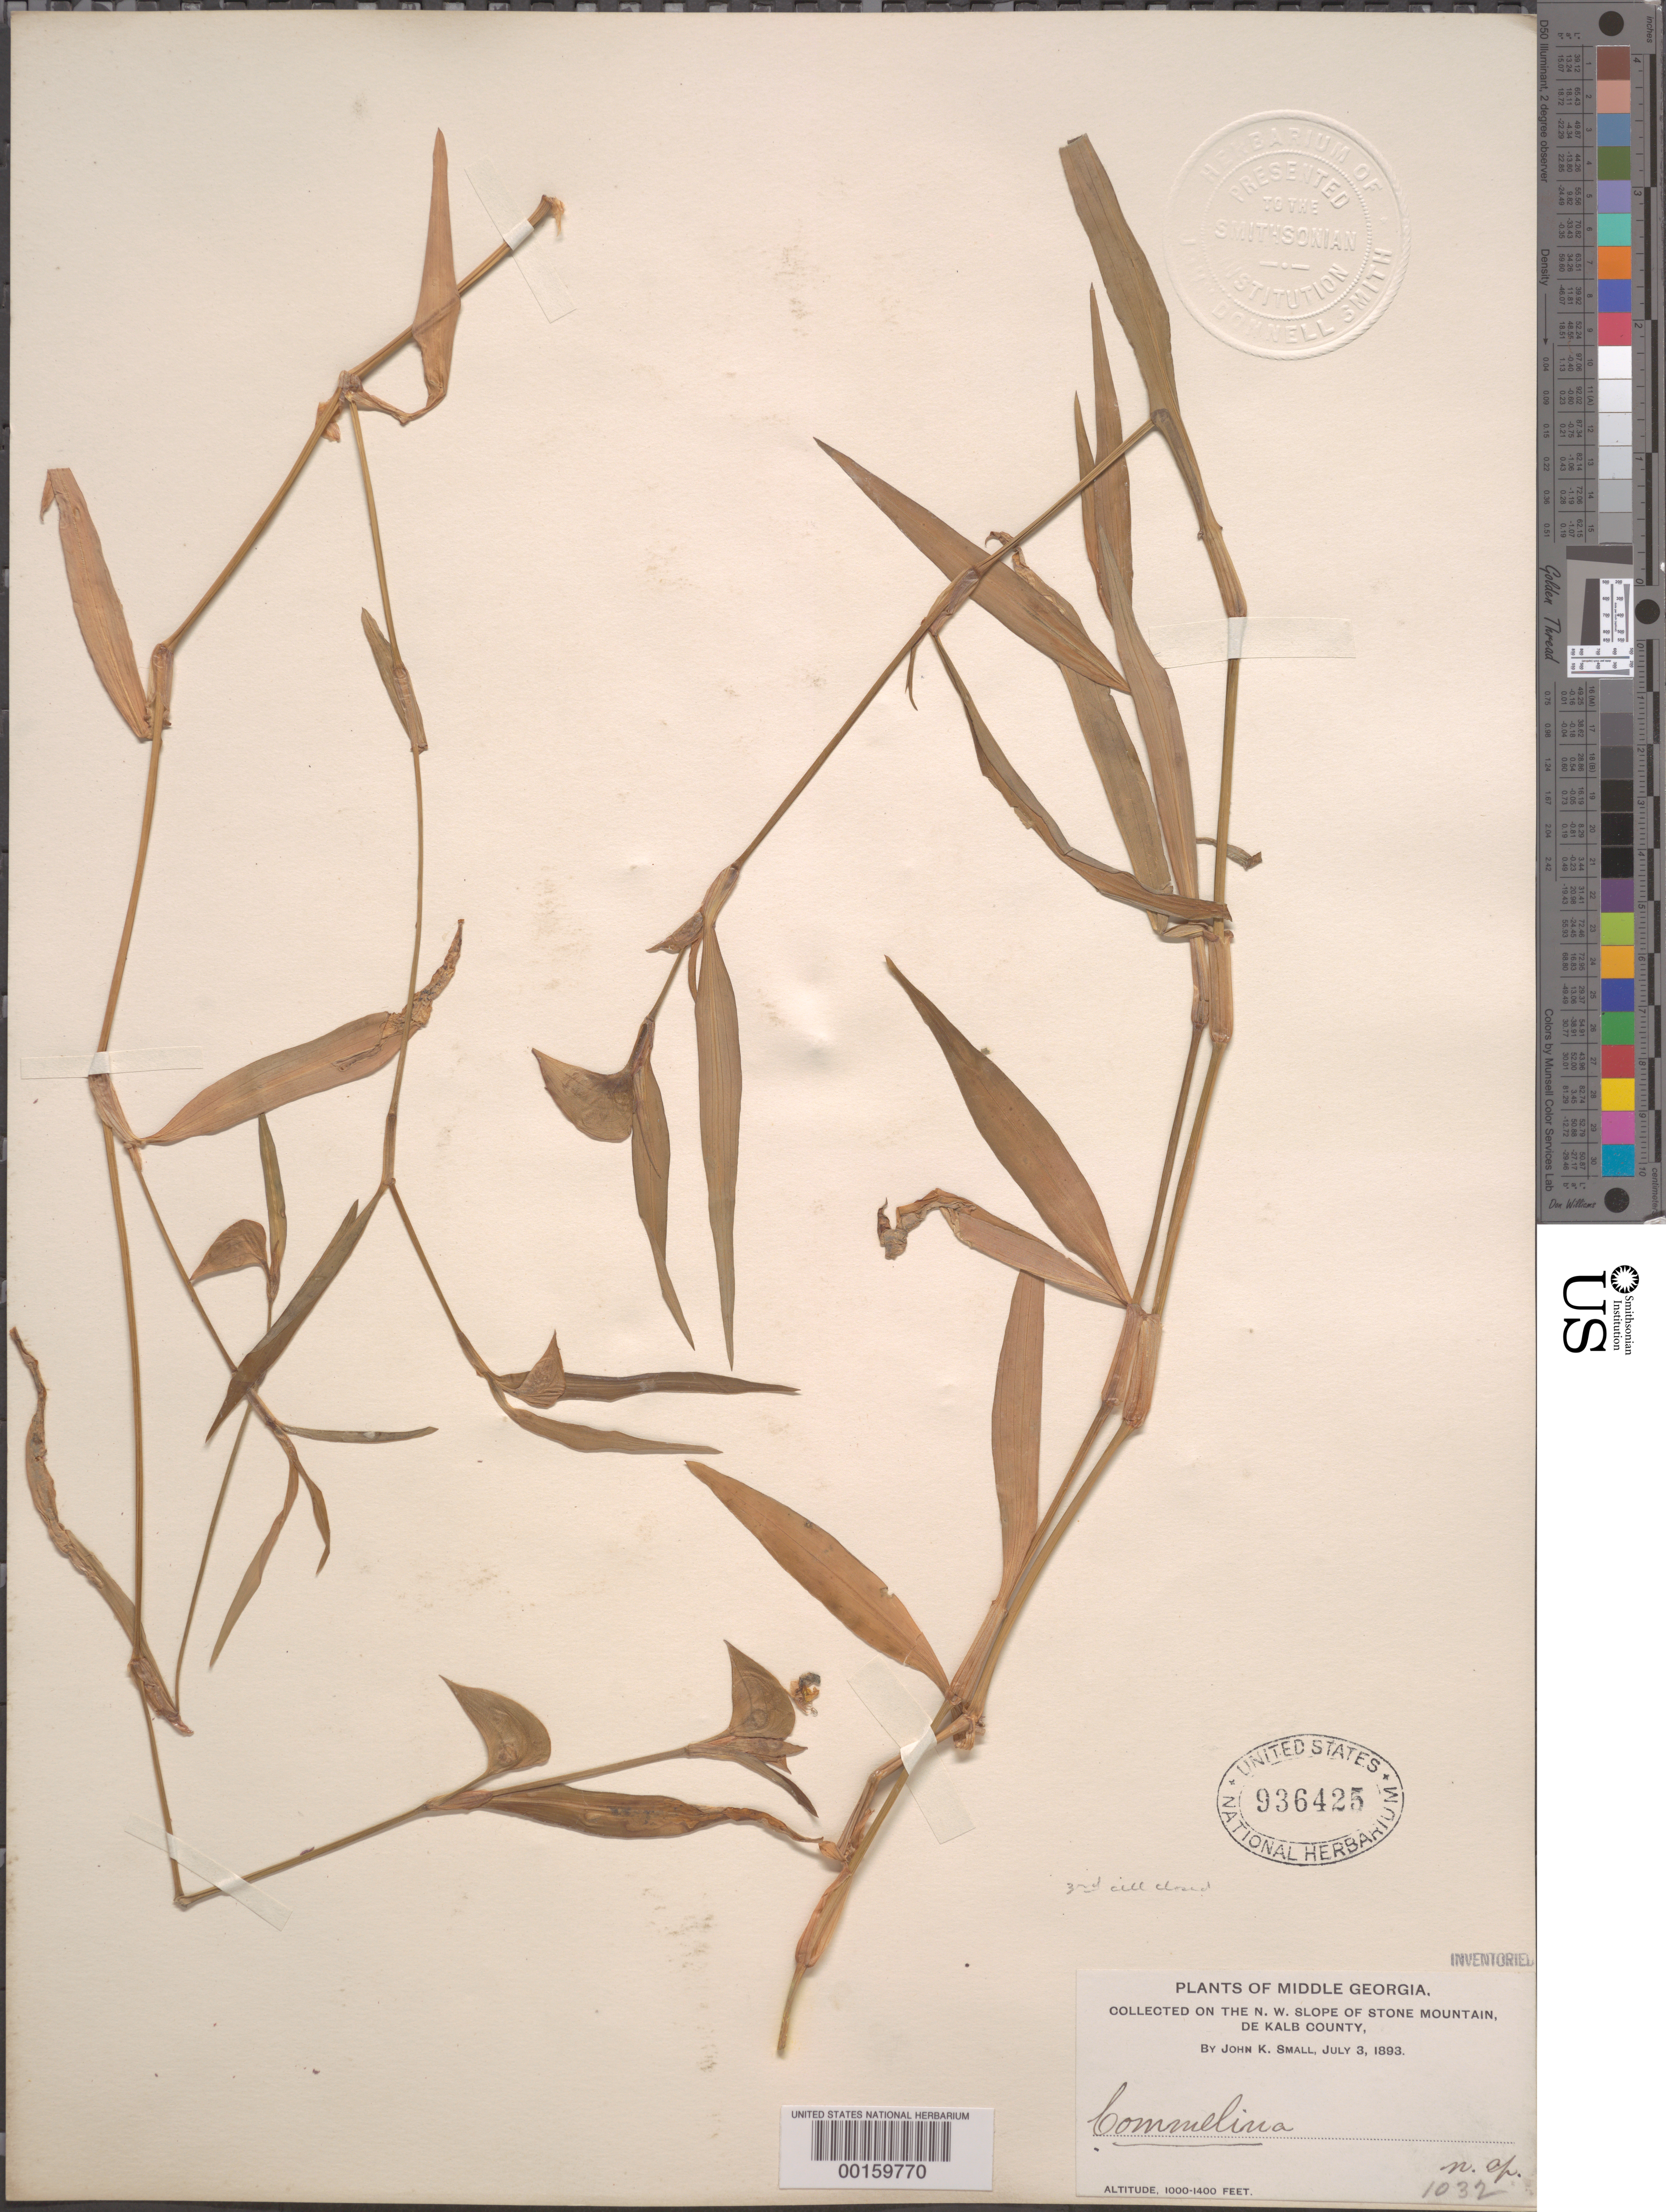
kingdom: Plantae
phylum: Tracheophyta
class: Liliopsida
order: Commelinales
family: Commelinaceae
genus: Commelina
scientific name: Commelina erecta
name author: L.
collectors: J. K. Small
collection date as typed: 03 Jul 1893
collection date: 1893-07-03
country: United States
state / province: Georgia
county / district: De Kalb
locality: Nw slope of stone mt.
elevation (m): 305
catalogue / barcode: US 936425